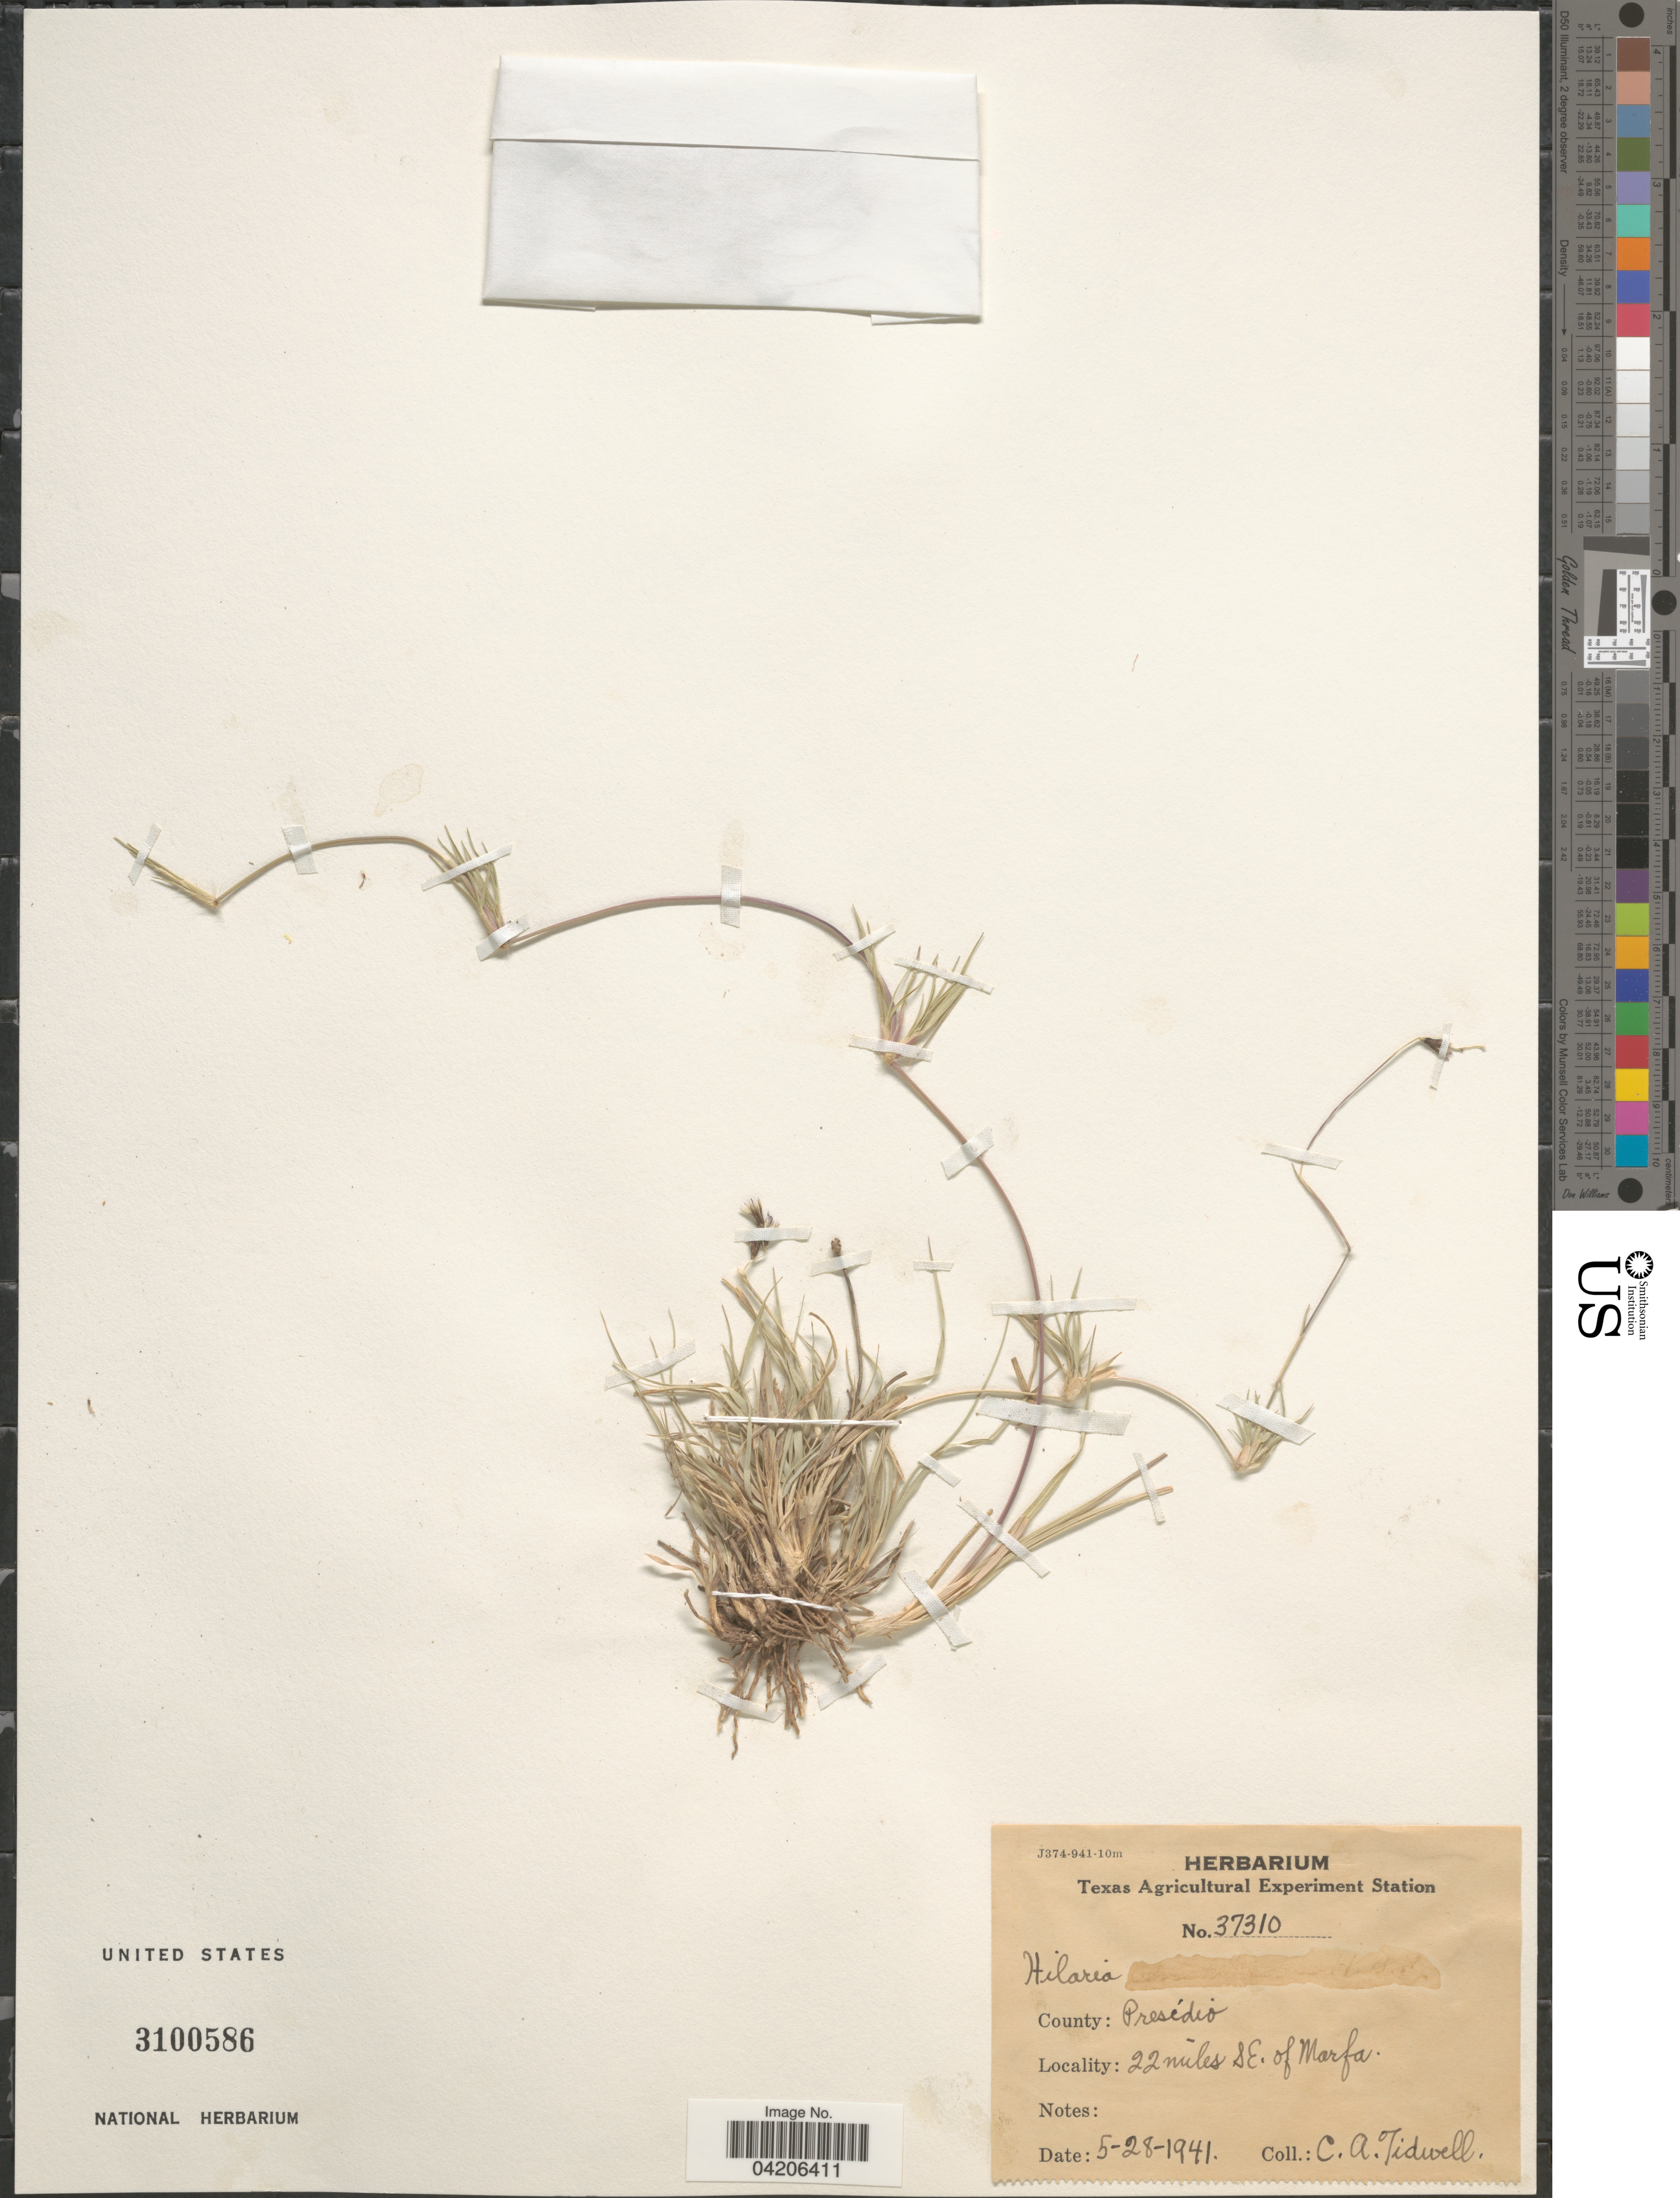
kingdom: Plantae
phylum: Tracheophyta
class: Liliopsida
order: Poales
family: Poaceae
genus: Hilaria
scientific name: Hilaria sp.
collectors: C. Tidwell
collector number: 37310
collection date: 1941-05-28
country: United States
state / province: Texas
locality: County: Presédio. 22 miles SE. of Marfa.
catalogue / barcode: US 3100586